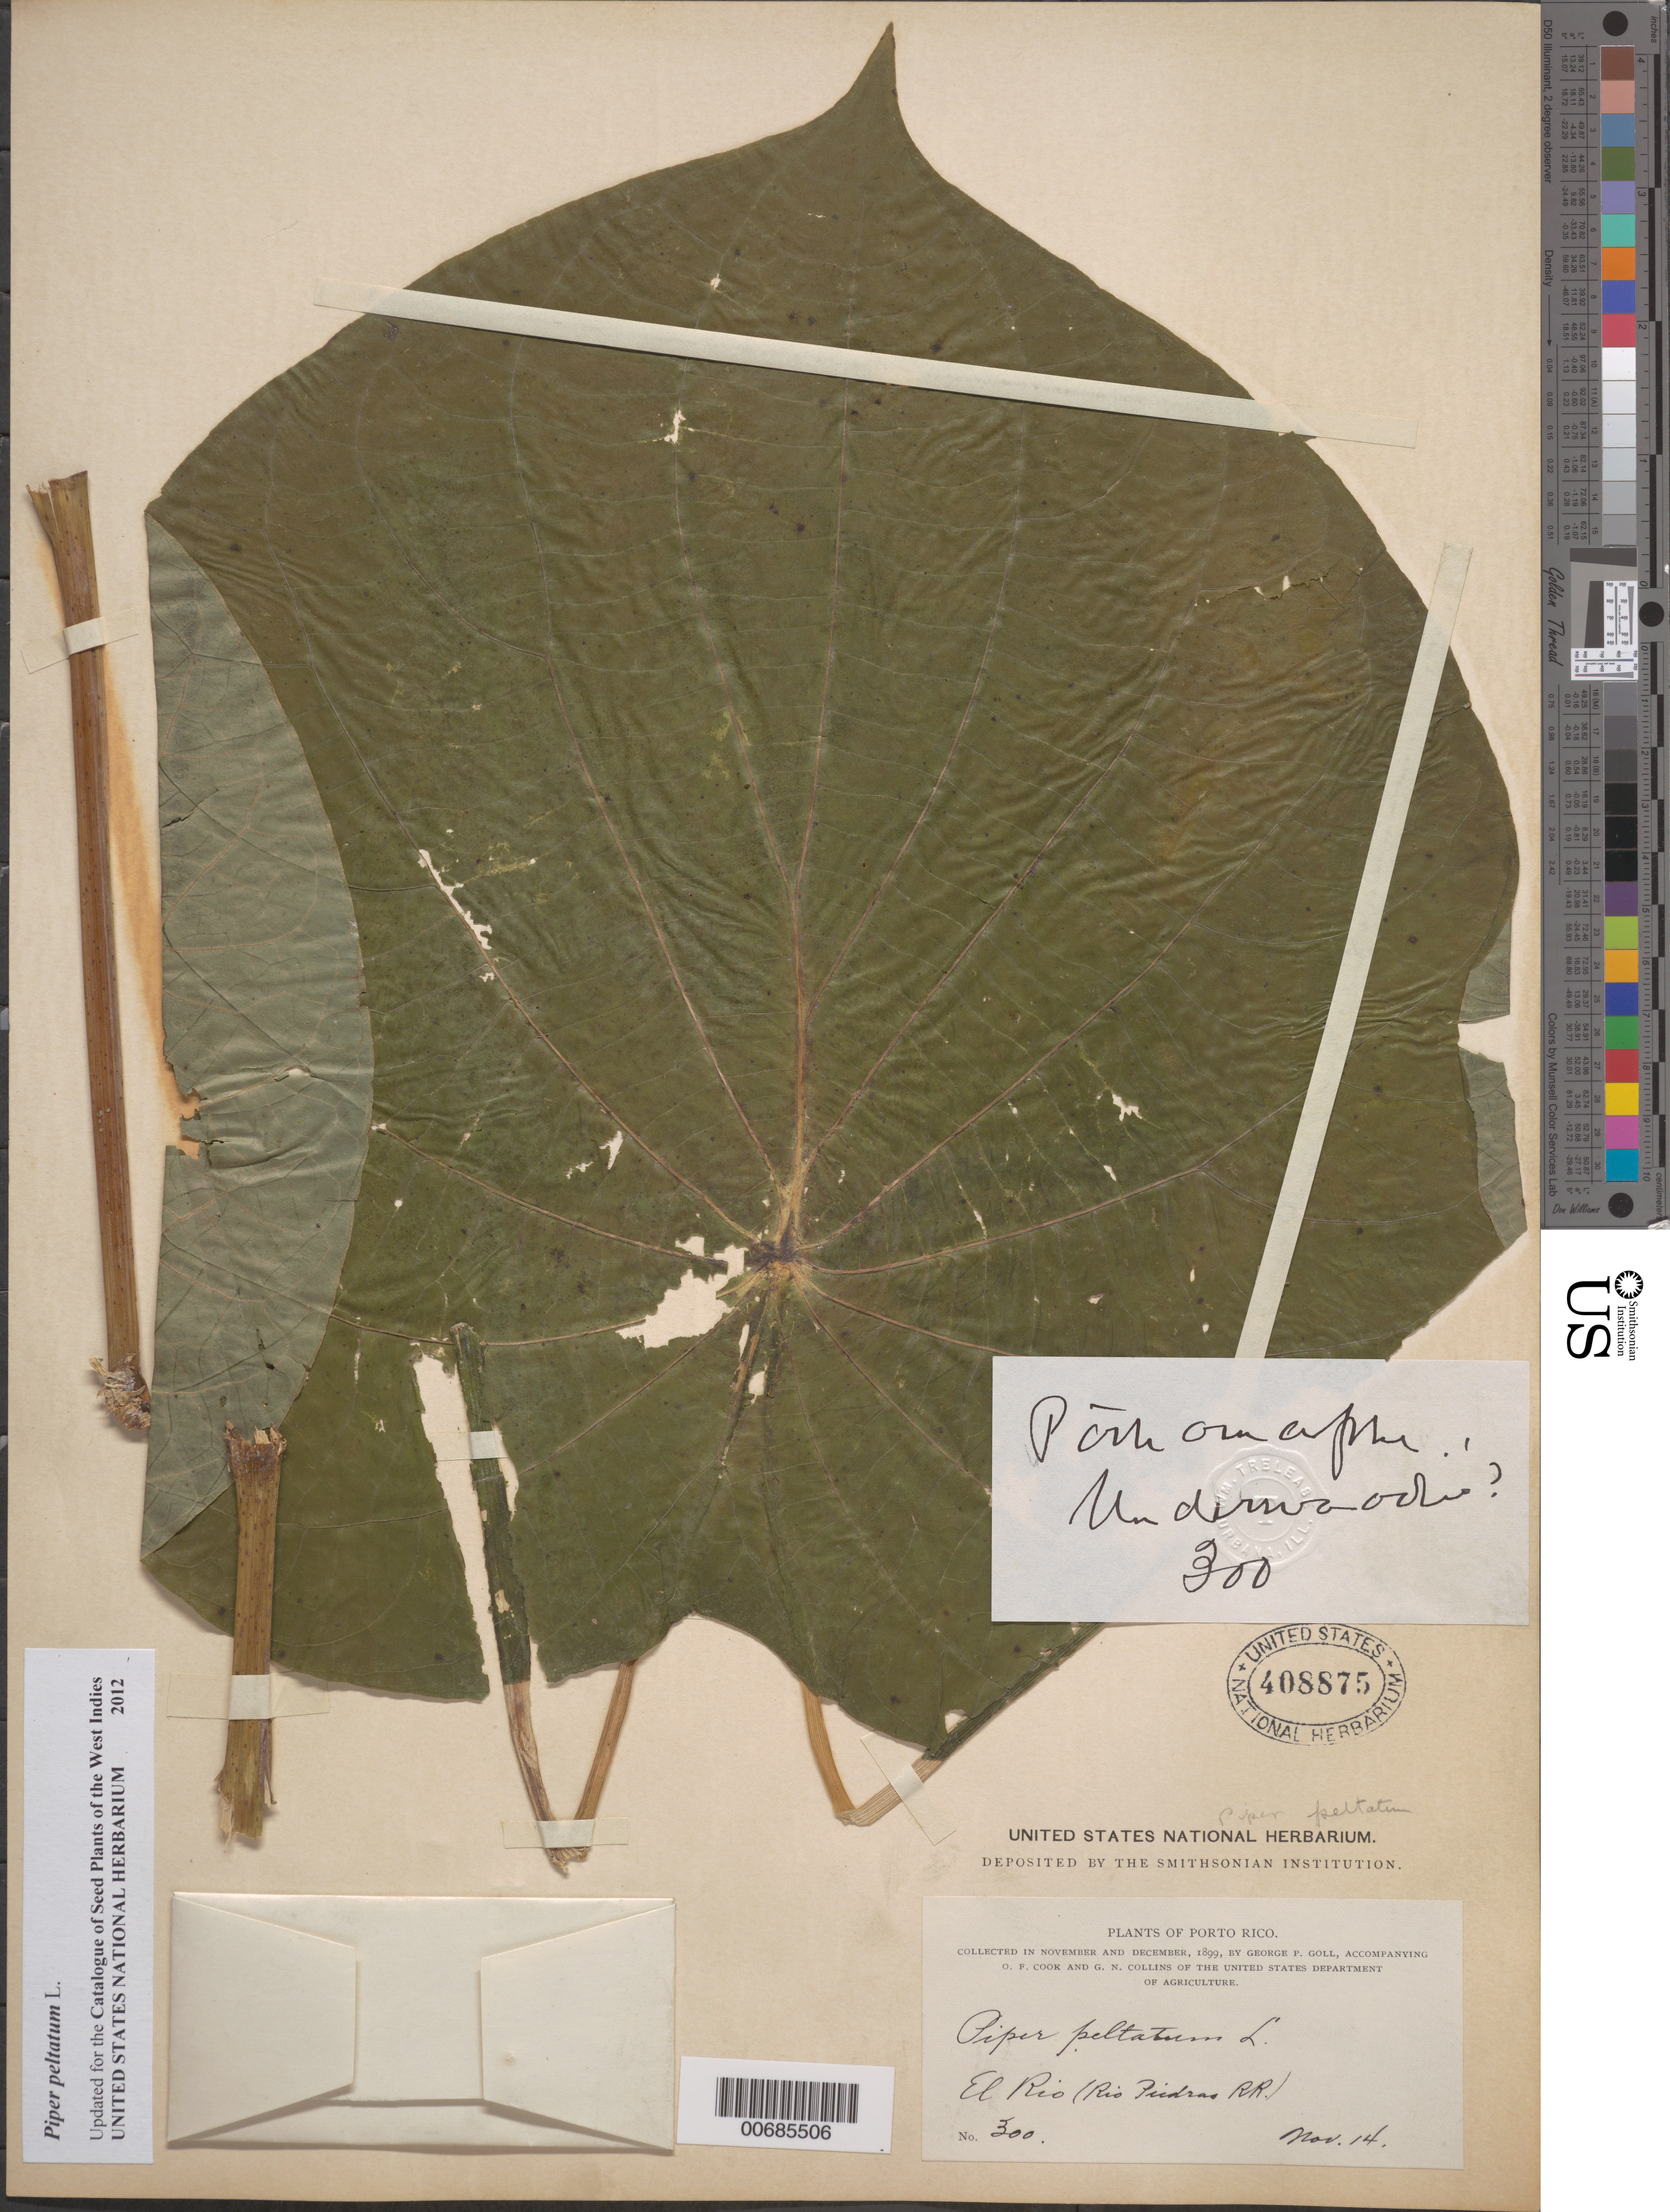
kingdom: Plantae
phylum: Tracheophyta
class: Magnoliopsida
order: Piperales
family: Piperaceae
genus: Piper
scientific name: Piper peltatum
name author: L.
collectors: G. Goll, O. F. Cook & G. Collins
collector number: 300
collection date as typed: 14 Nov 1899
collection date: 1899-11-14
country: Puerto Rico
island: Greater Antilles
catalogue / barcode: US 408875